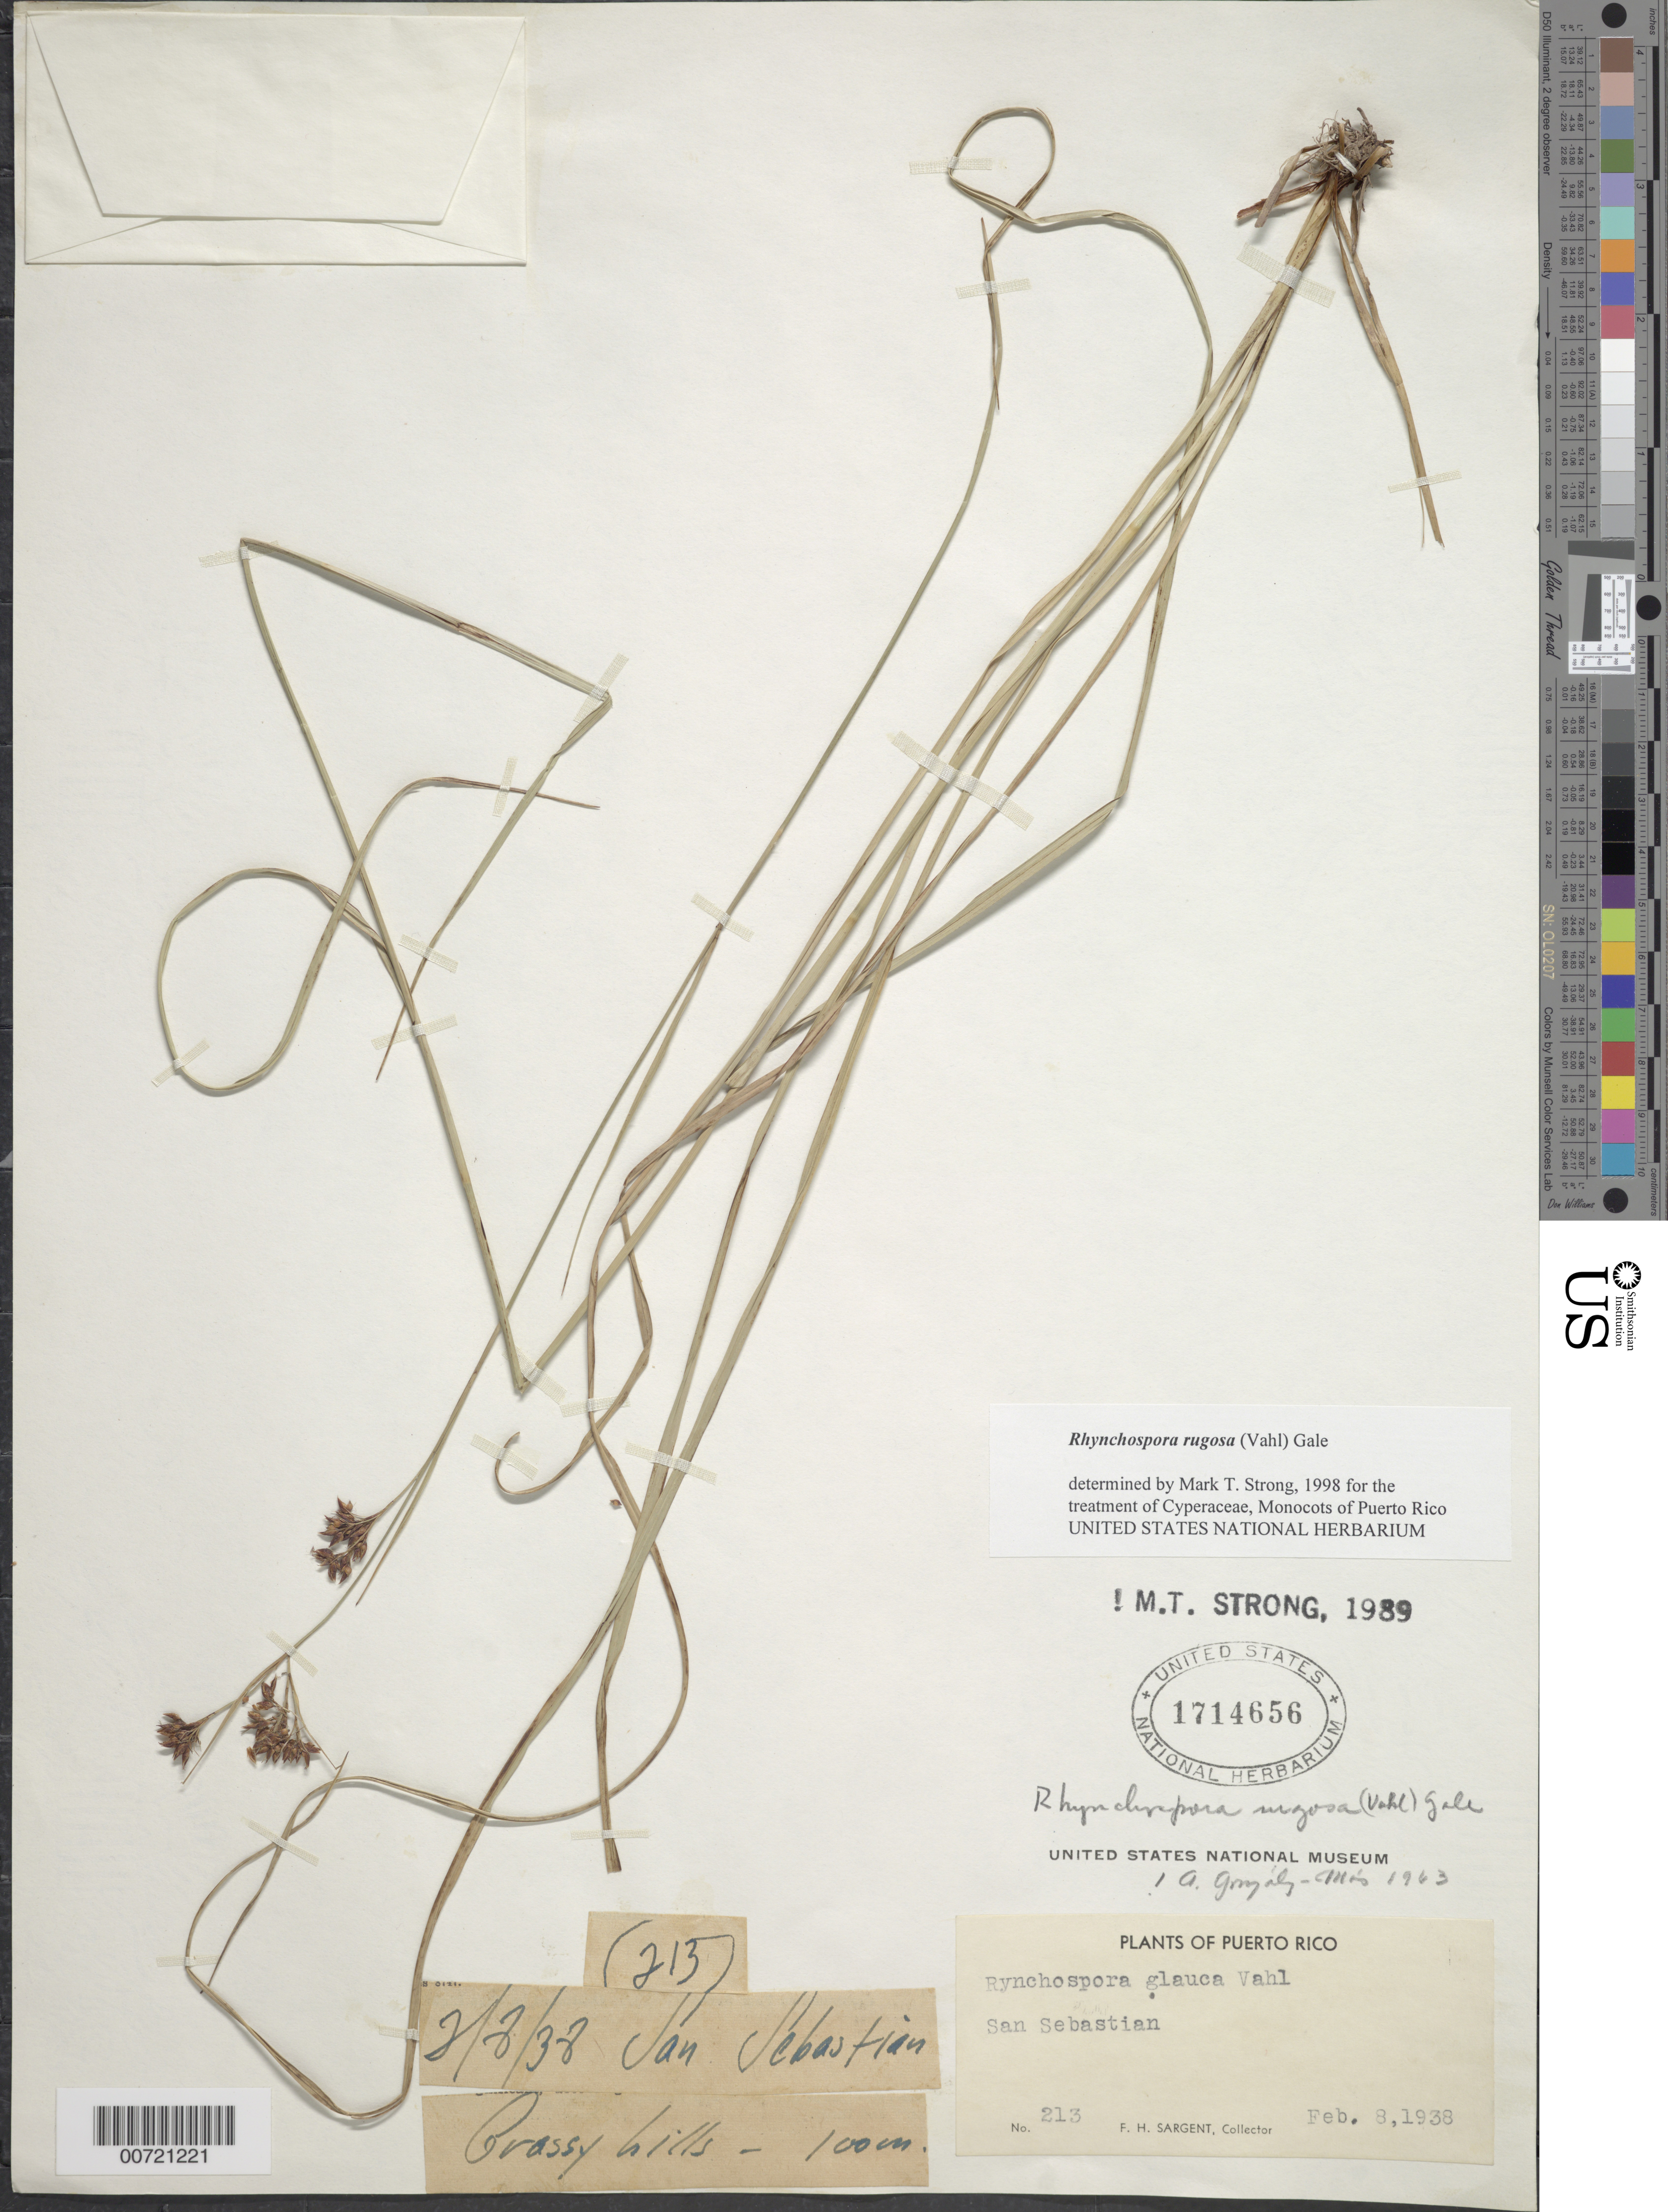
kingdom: Plantae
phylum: Tracheophyta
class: Liliopsida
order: Poales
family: Cyperaceae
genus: Rhynchospora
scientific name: Rhynchospora rugosa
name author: (Vahl) Gale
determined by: Strong, M. T., (US), Smithsonian Institution - National Museum of Natural History (UNITED STATES)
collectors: F. H. Sargent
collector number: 213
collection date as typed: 08 Feb 1938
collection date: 1938-02-08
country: Puerto Rico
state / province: San Sebastián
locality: San Sebastián.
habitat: Grassy hills.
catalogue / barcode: US 1714656